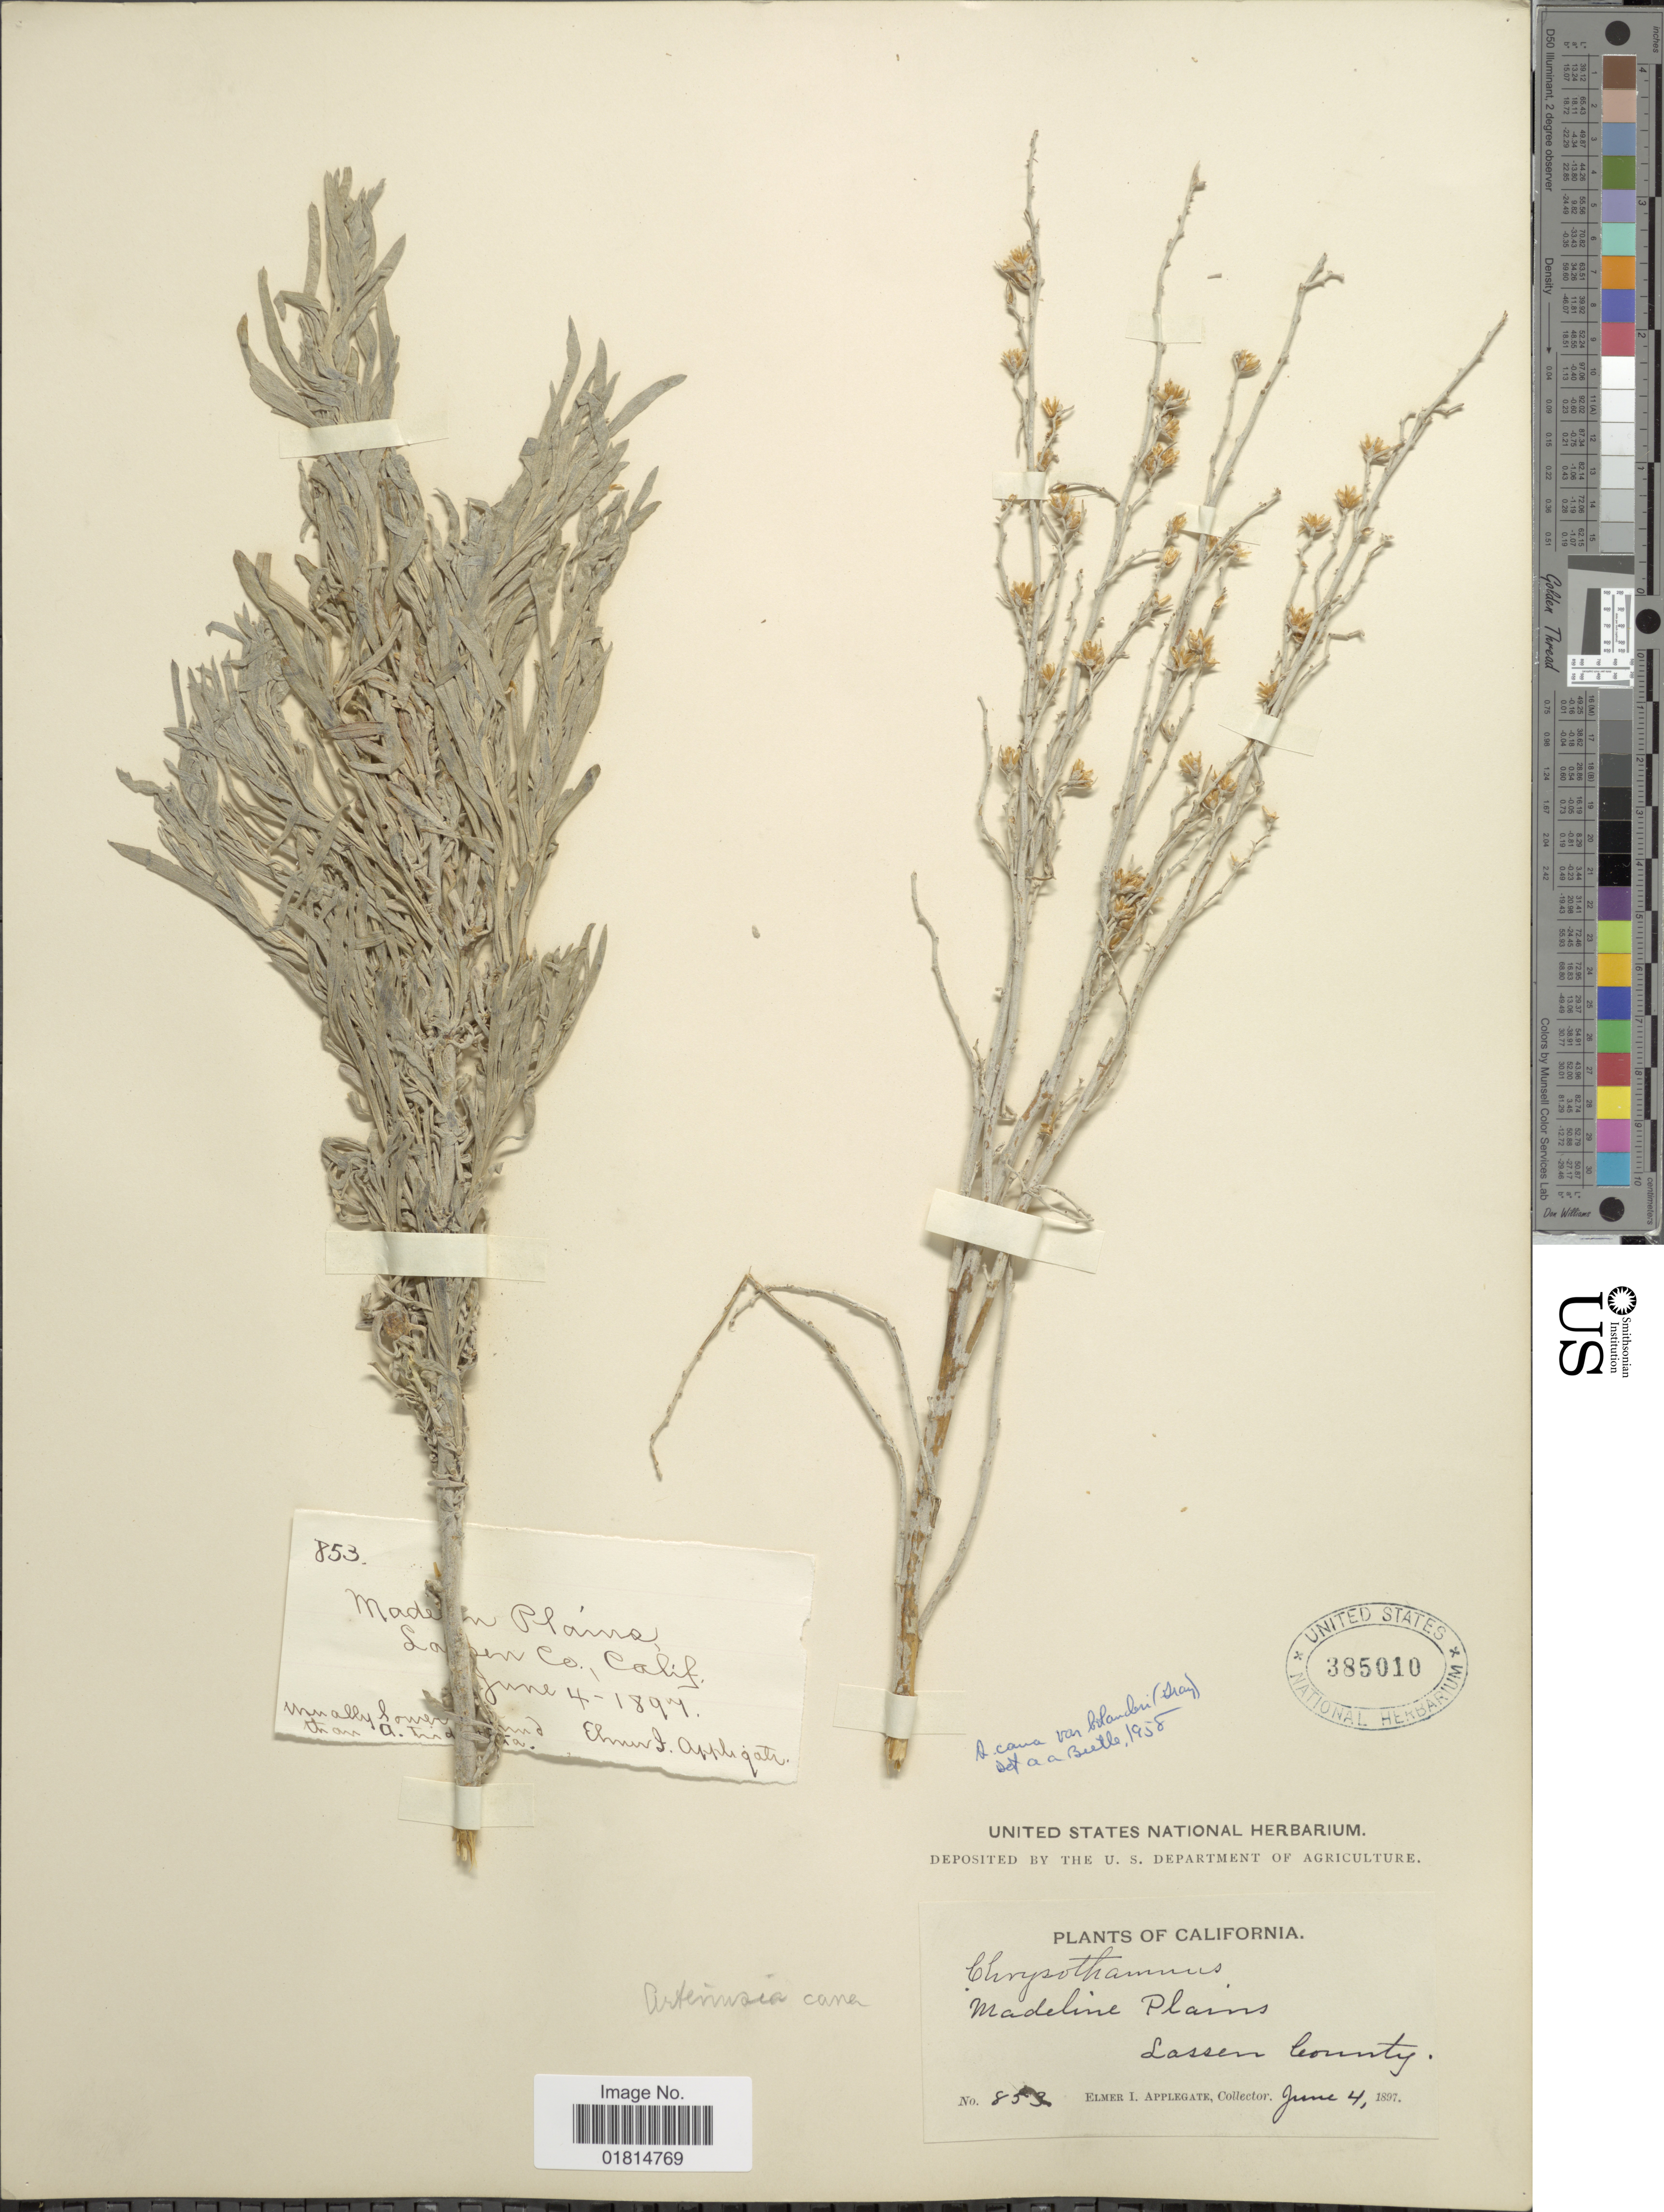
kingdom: Plantae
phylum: Tracheophyta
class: Magnoliopsida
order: Asterales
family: Asteraceae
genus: Artemisia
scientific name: Artemisia cana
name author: Pursh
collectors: E. I. Applegate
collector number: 853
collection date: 1897-06-04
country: United States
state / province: California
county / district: Lassen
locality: Madeline Plains, Lassen County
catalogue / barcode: US 385010